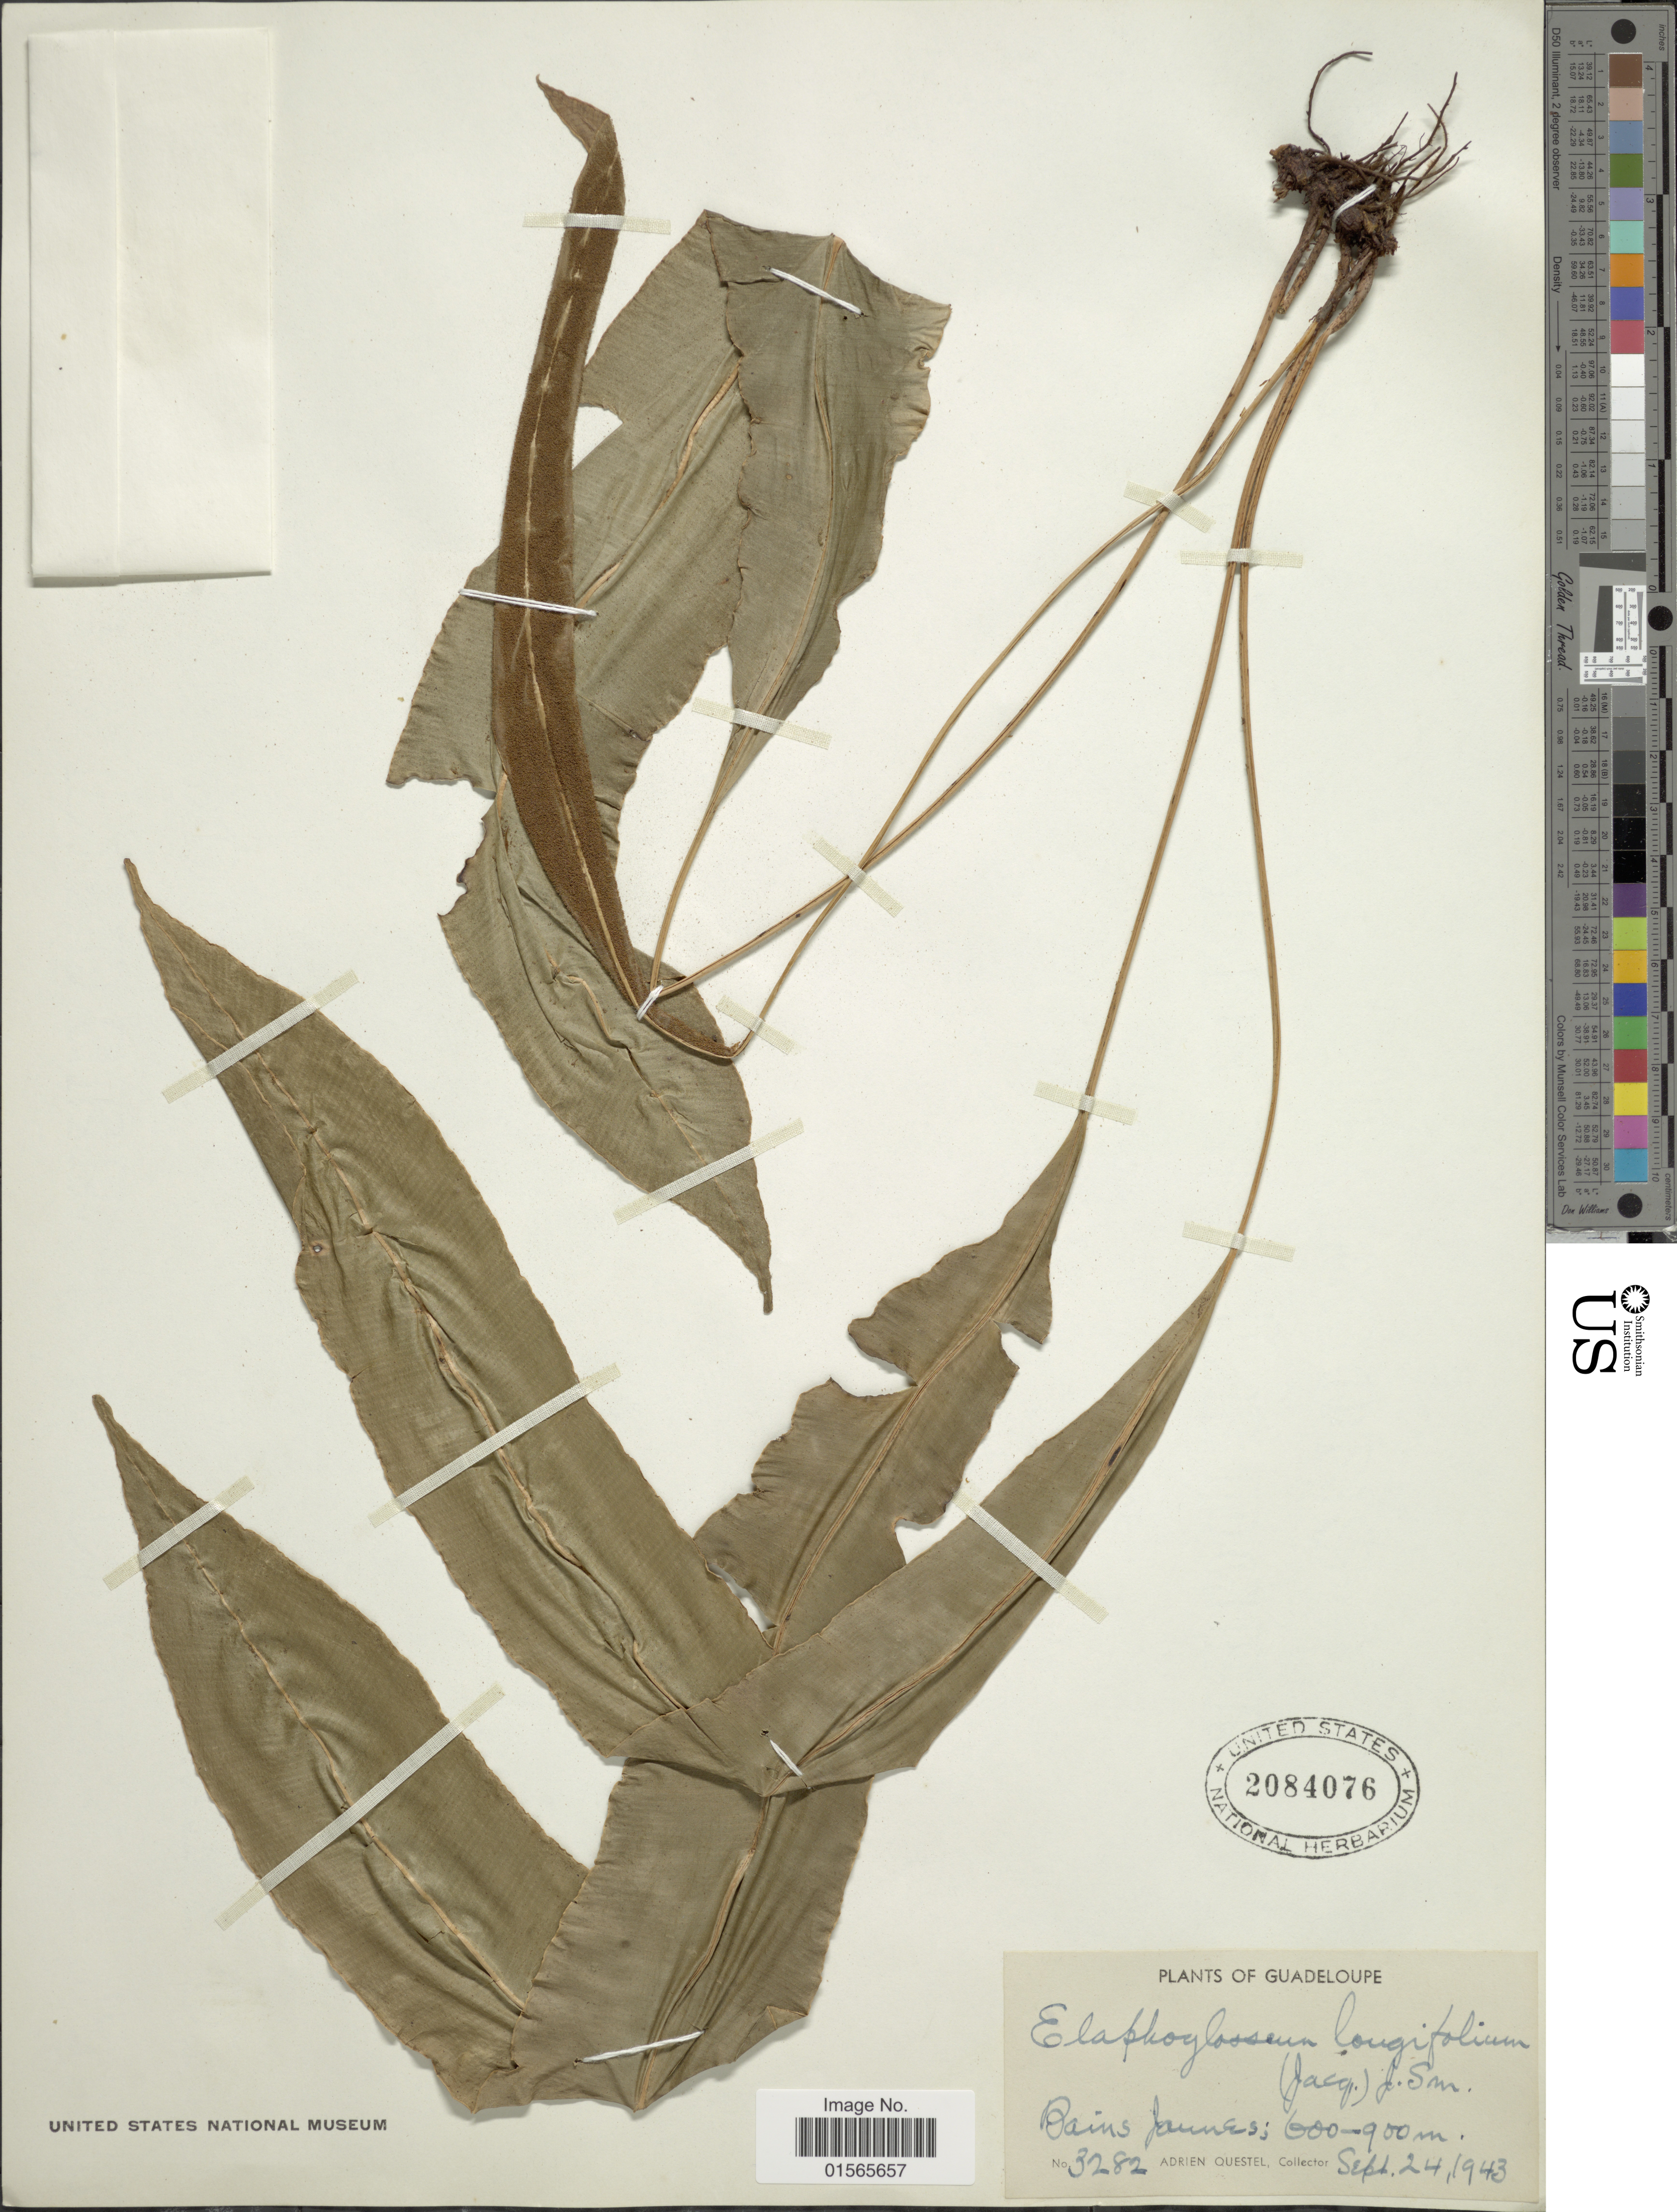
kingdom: Plantae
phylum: Tracheophyta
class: Polypodiopsida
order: Polypodiales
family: Dryopteridaceae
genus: Elaphoglossum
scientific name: Elaphoglossum longifolium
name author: J. Sm.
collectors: A. Questel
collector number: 3282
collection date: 1943-09-24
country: Guadeloupe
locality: Bains James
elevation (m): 600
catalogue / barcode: US 2084076